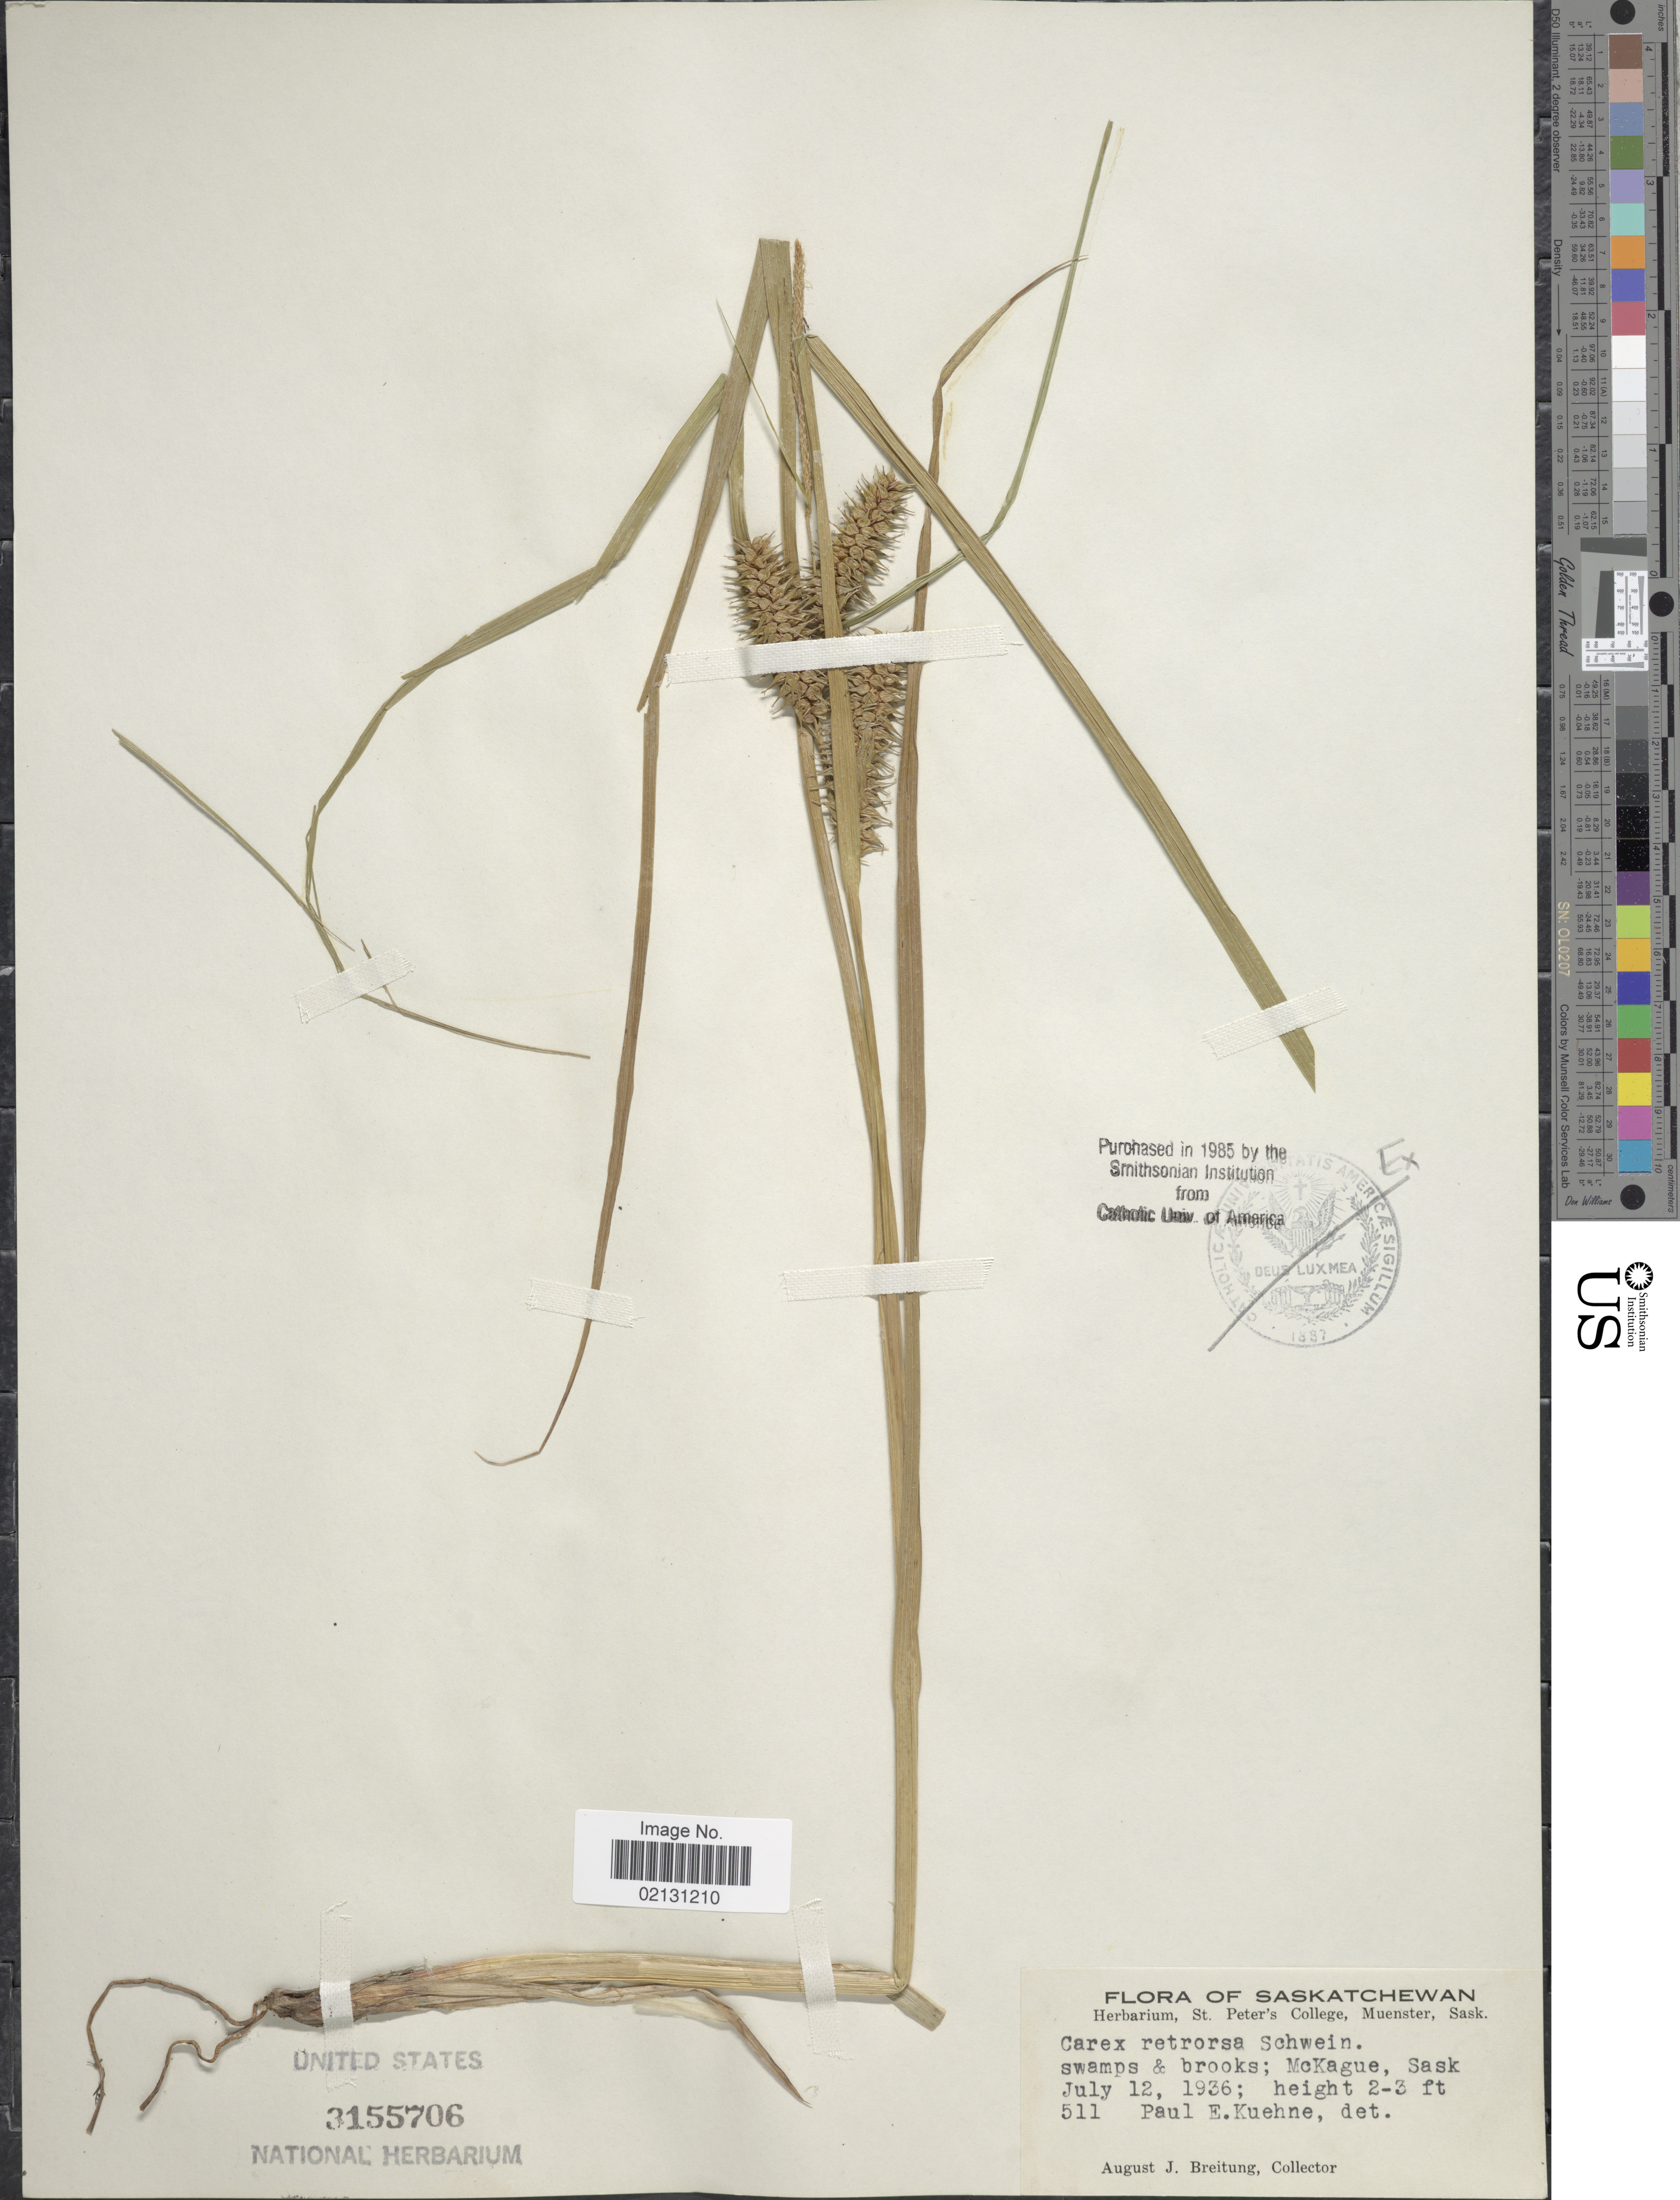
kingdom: Plantae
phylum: Tracheophyta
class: Liliopsida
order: Poales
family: Cyperaceae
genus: Carex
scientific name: Carex retrorsa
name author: Schwein.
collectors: A. Breitung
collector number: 511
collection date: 1936-07-12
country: Canada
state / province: Saskatchewan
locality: Swamps & brooks; McKague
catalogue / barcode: US 3155706